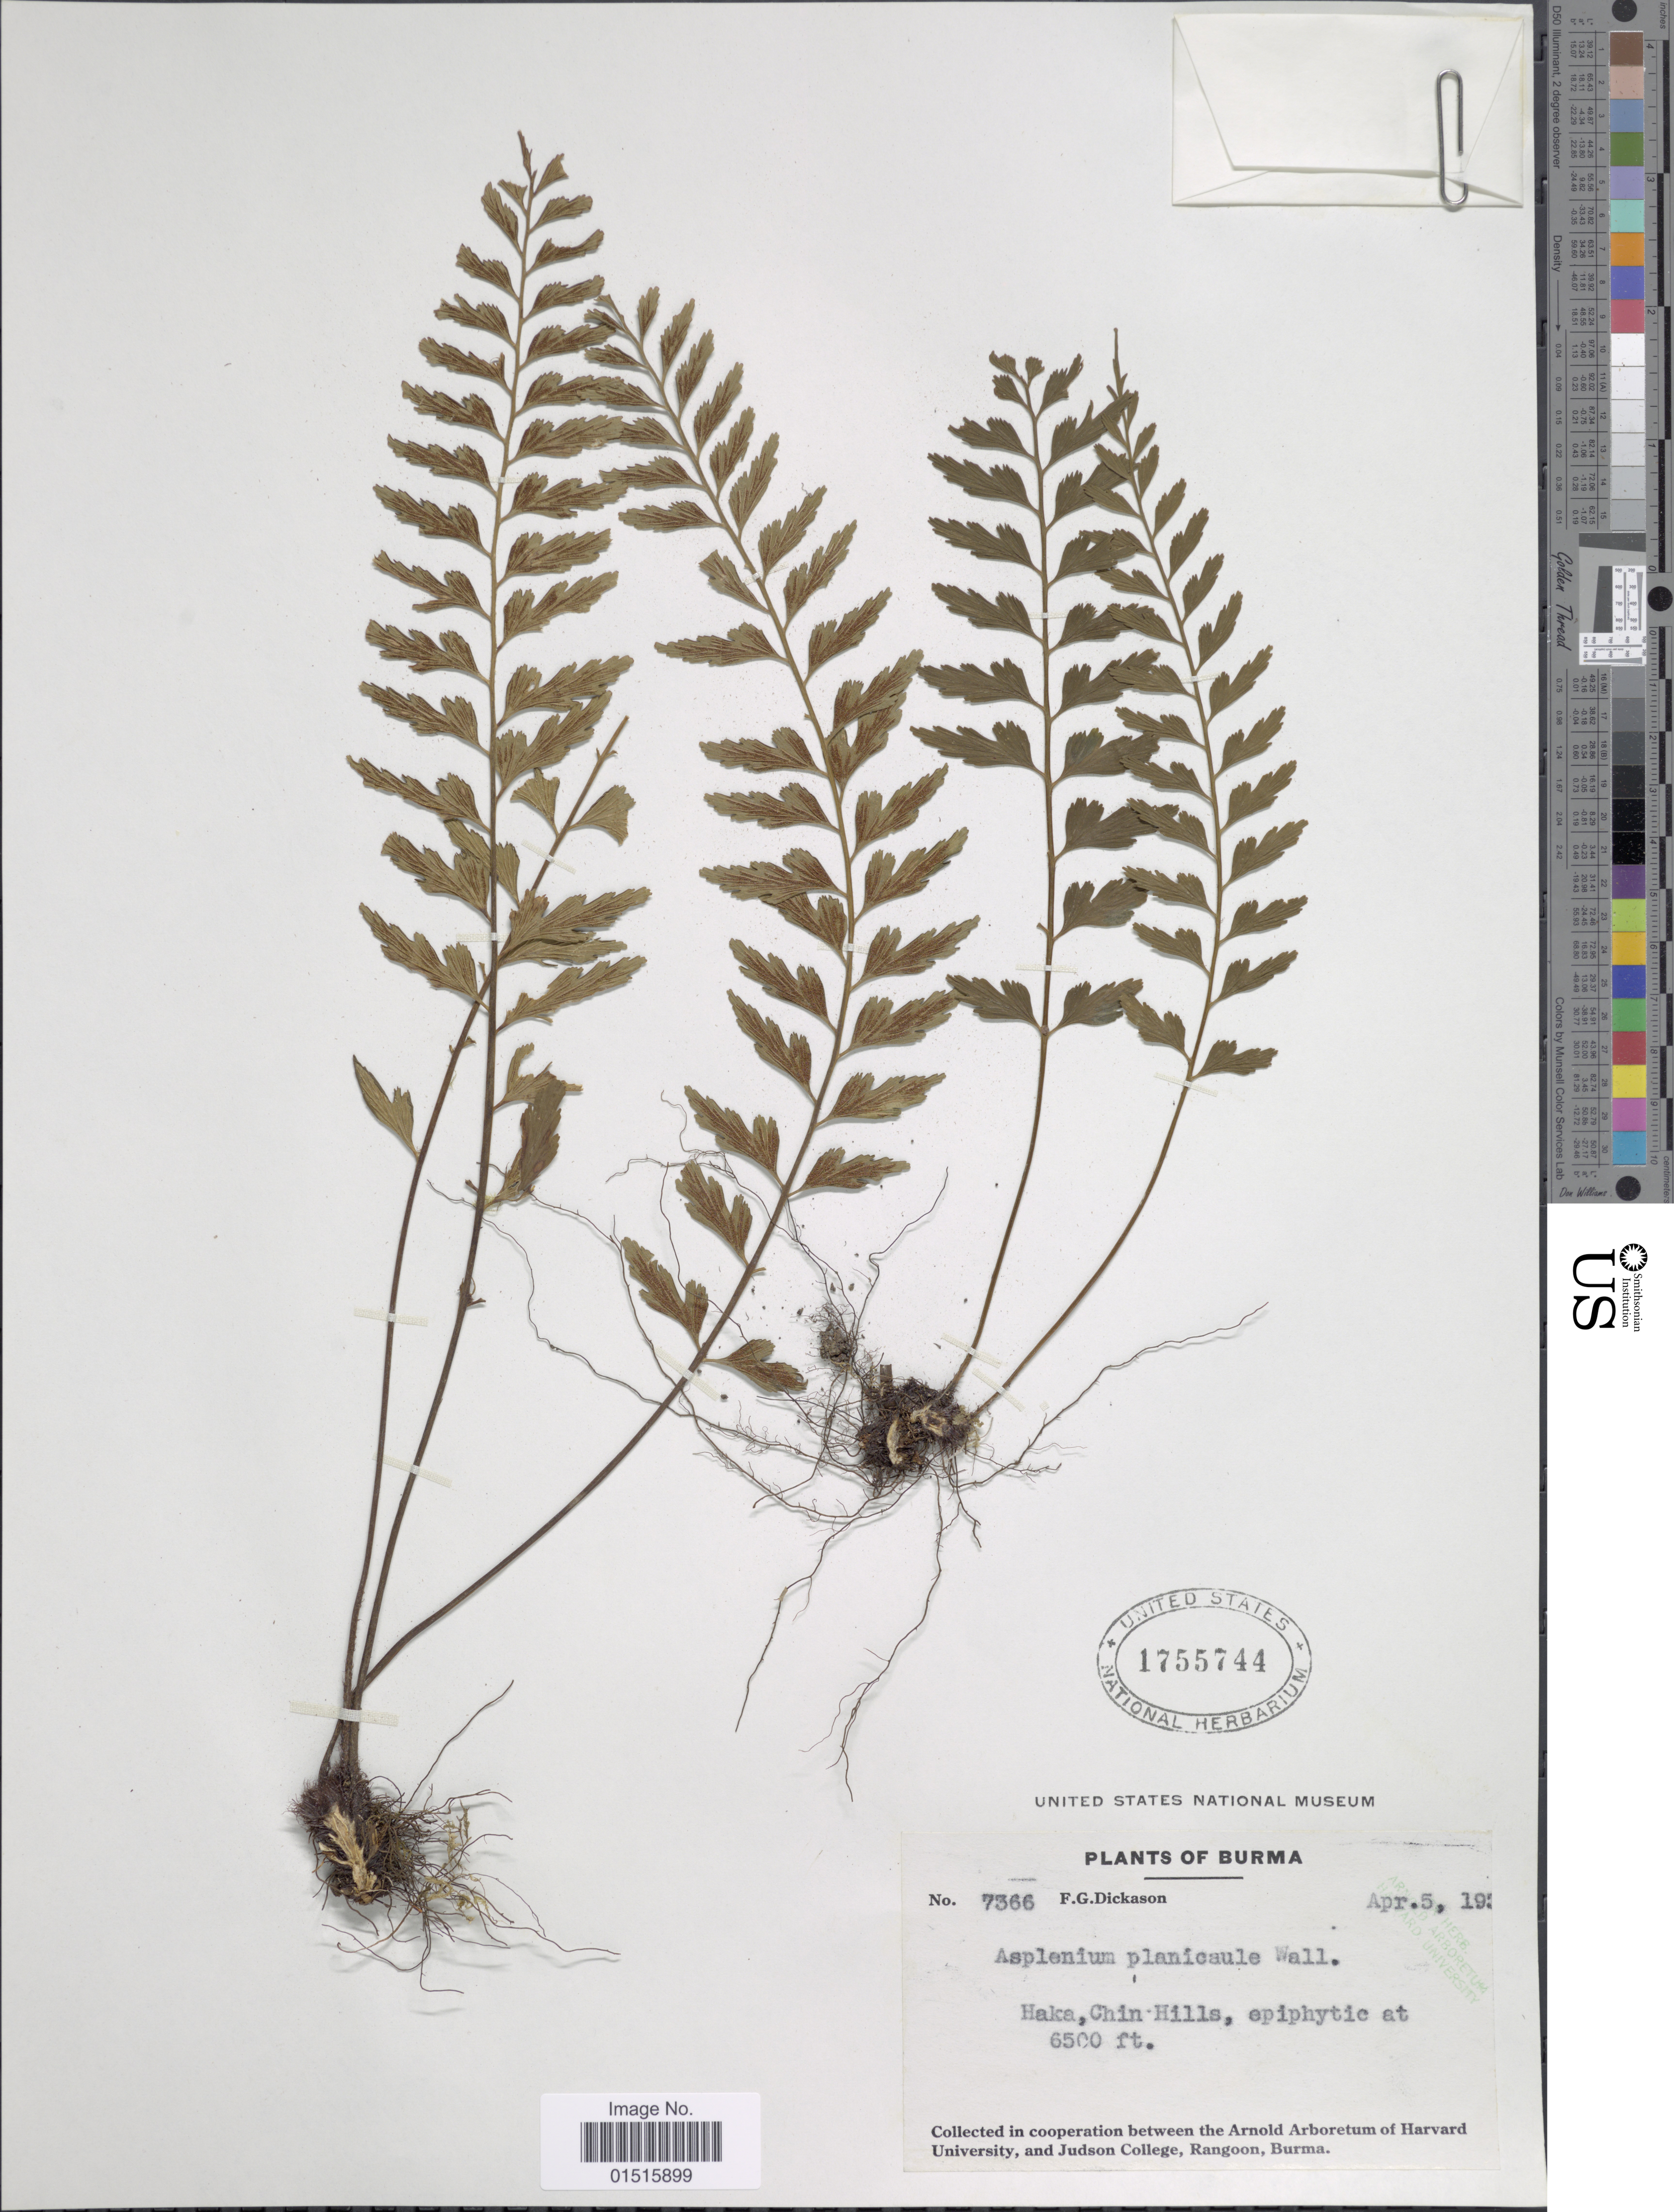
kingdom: Plantae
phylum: Tracheophyta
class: Polypodiopsida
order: Polypodiales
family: Aspleniaceae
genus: Asplenium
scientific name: Asplenium yoshinagae var. planicaule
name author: (Wall. ex Mett.) C.V. Morton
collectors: F. Dickason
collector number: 7366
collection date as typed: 19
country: Myanmar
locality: Burma, Haka, Chin Hills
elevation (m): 1981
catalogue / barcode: US 1755744